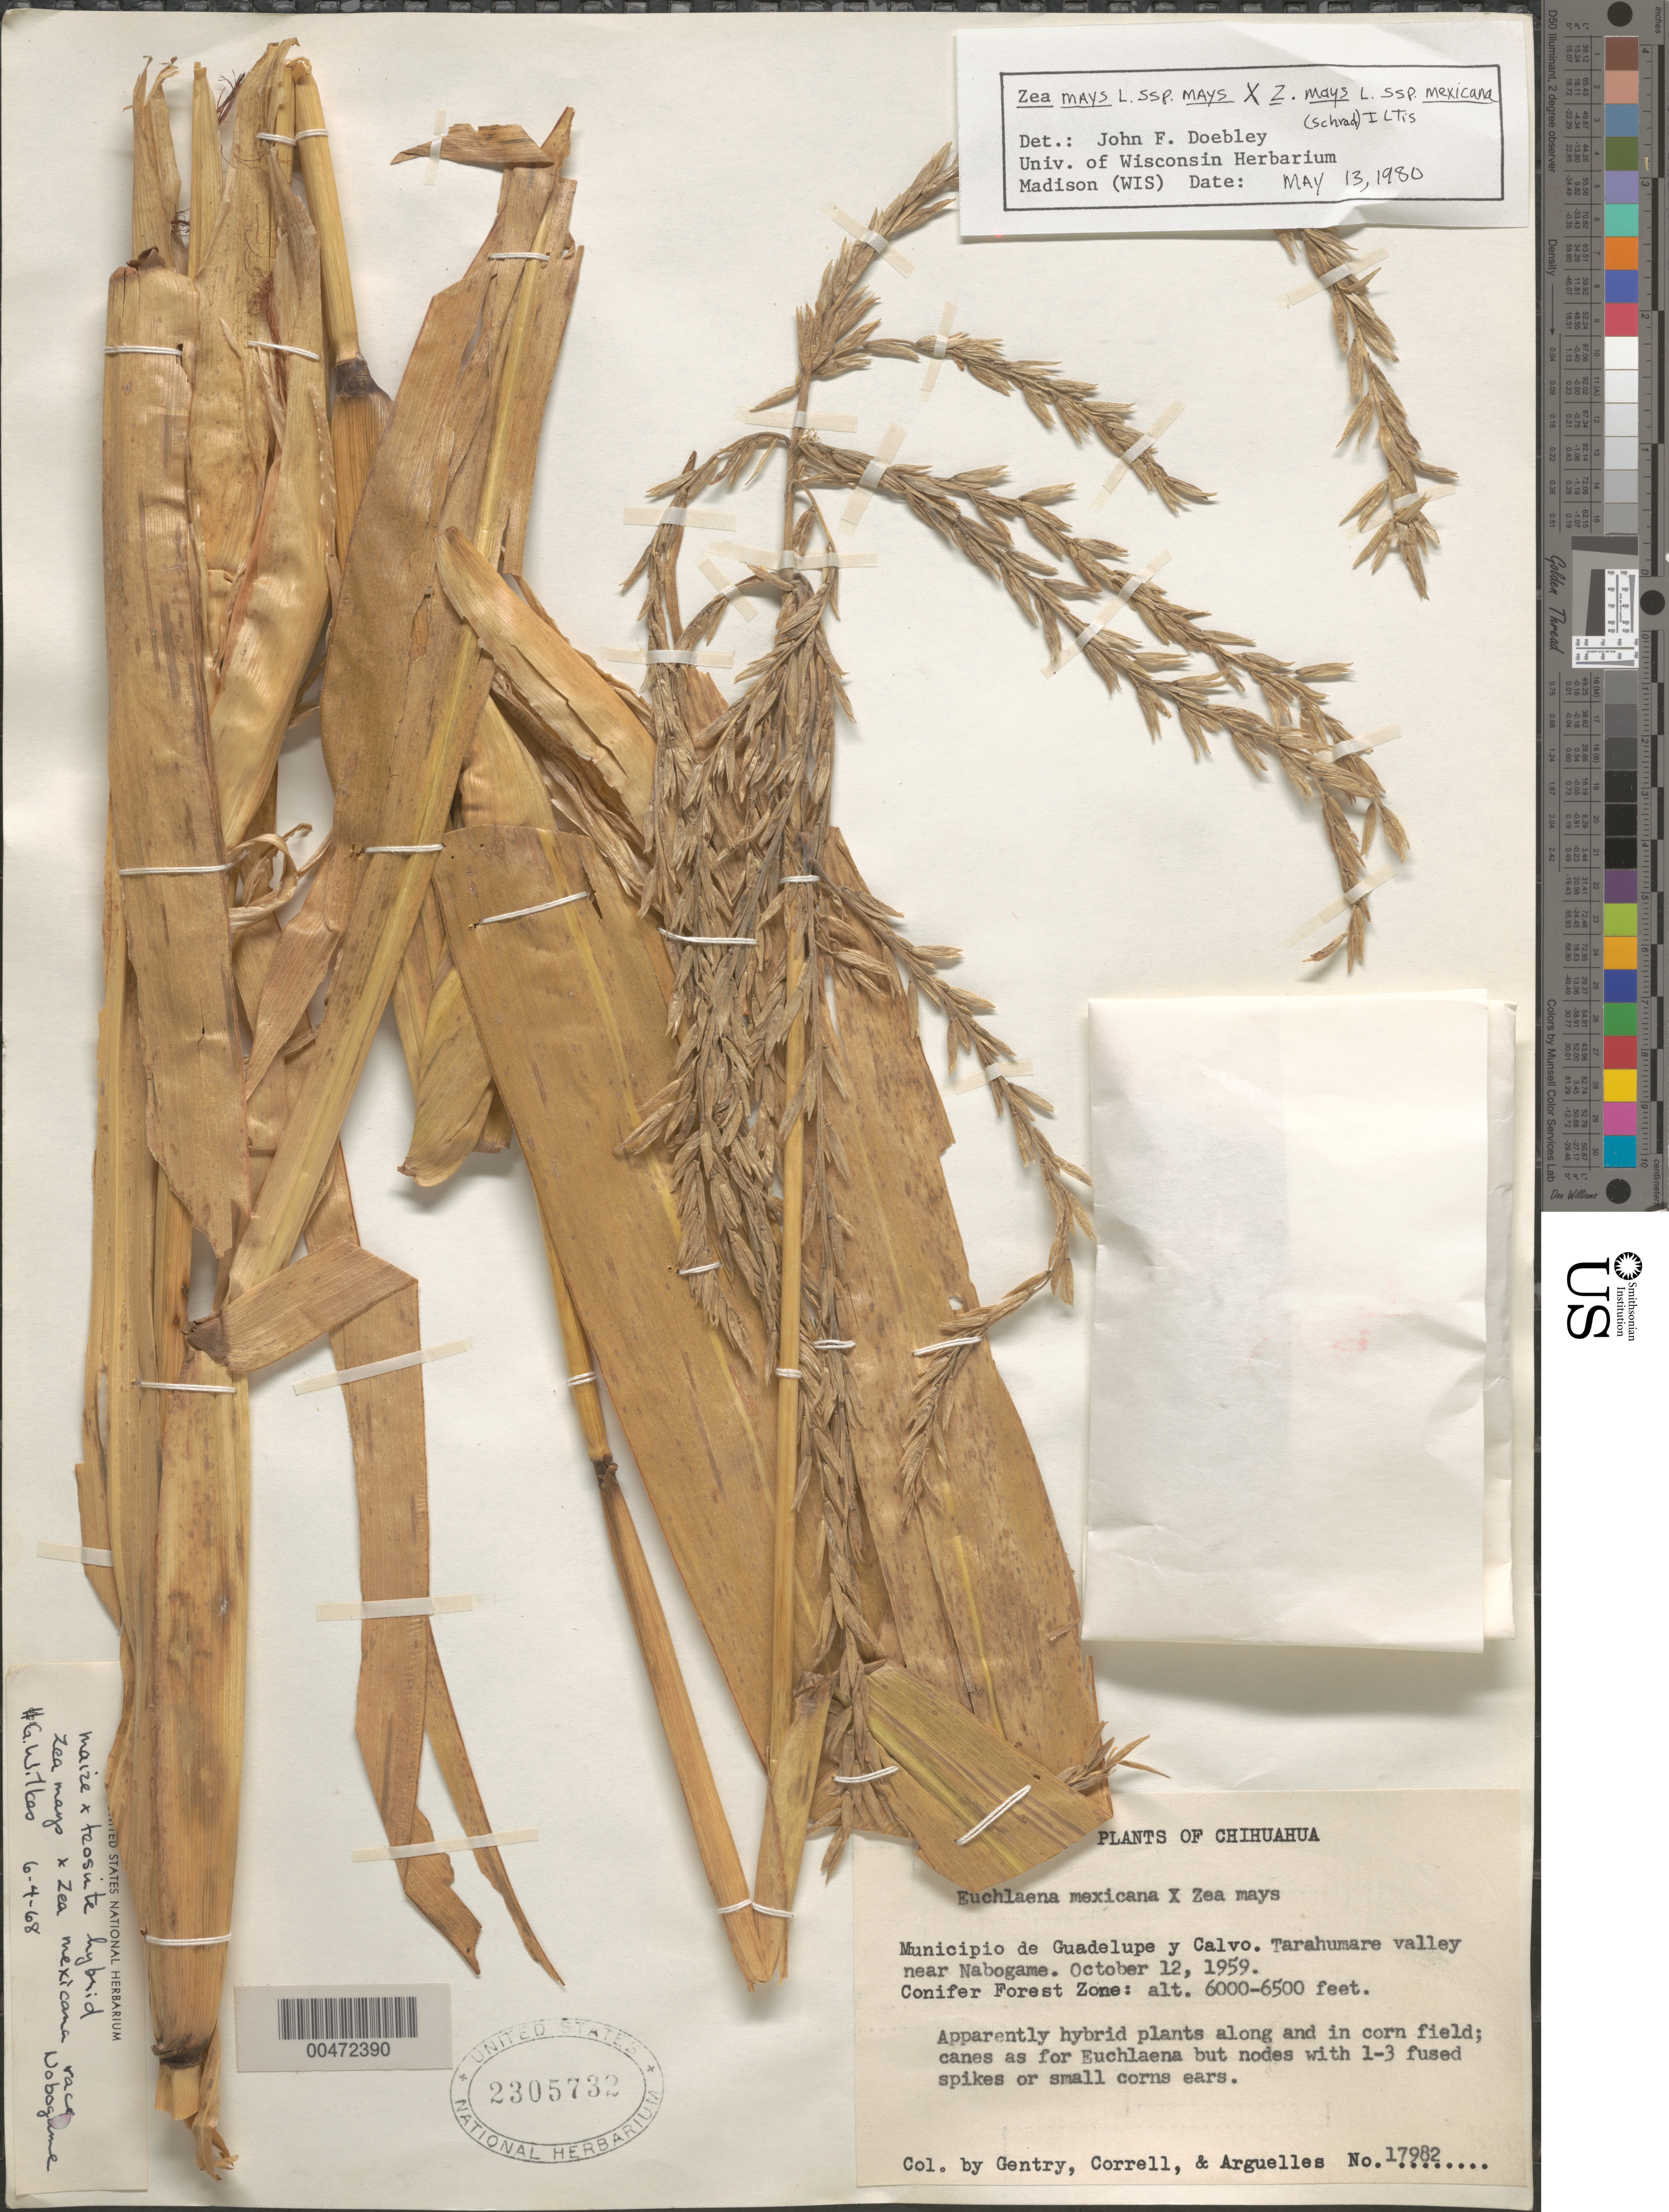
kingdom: Plantae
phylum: Tracheophyta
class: Liliopsida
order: Poales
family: Poaceae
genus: Zea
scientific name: Zea mays subsp. mays x Z. mays subsp. mexicana (Schrad.) Iltis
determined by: Doebley, John F.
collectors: H. S. Gentry, -- Correll & Arguelles, --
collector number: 17982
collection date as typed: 12 Oct 1959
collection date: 1959-10-12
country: Mexico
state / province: Chihuahua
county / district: Guadalupe y Calvo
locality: Tarahumare Valley near Nabogame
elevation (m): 1829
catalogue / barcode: US 2305732